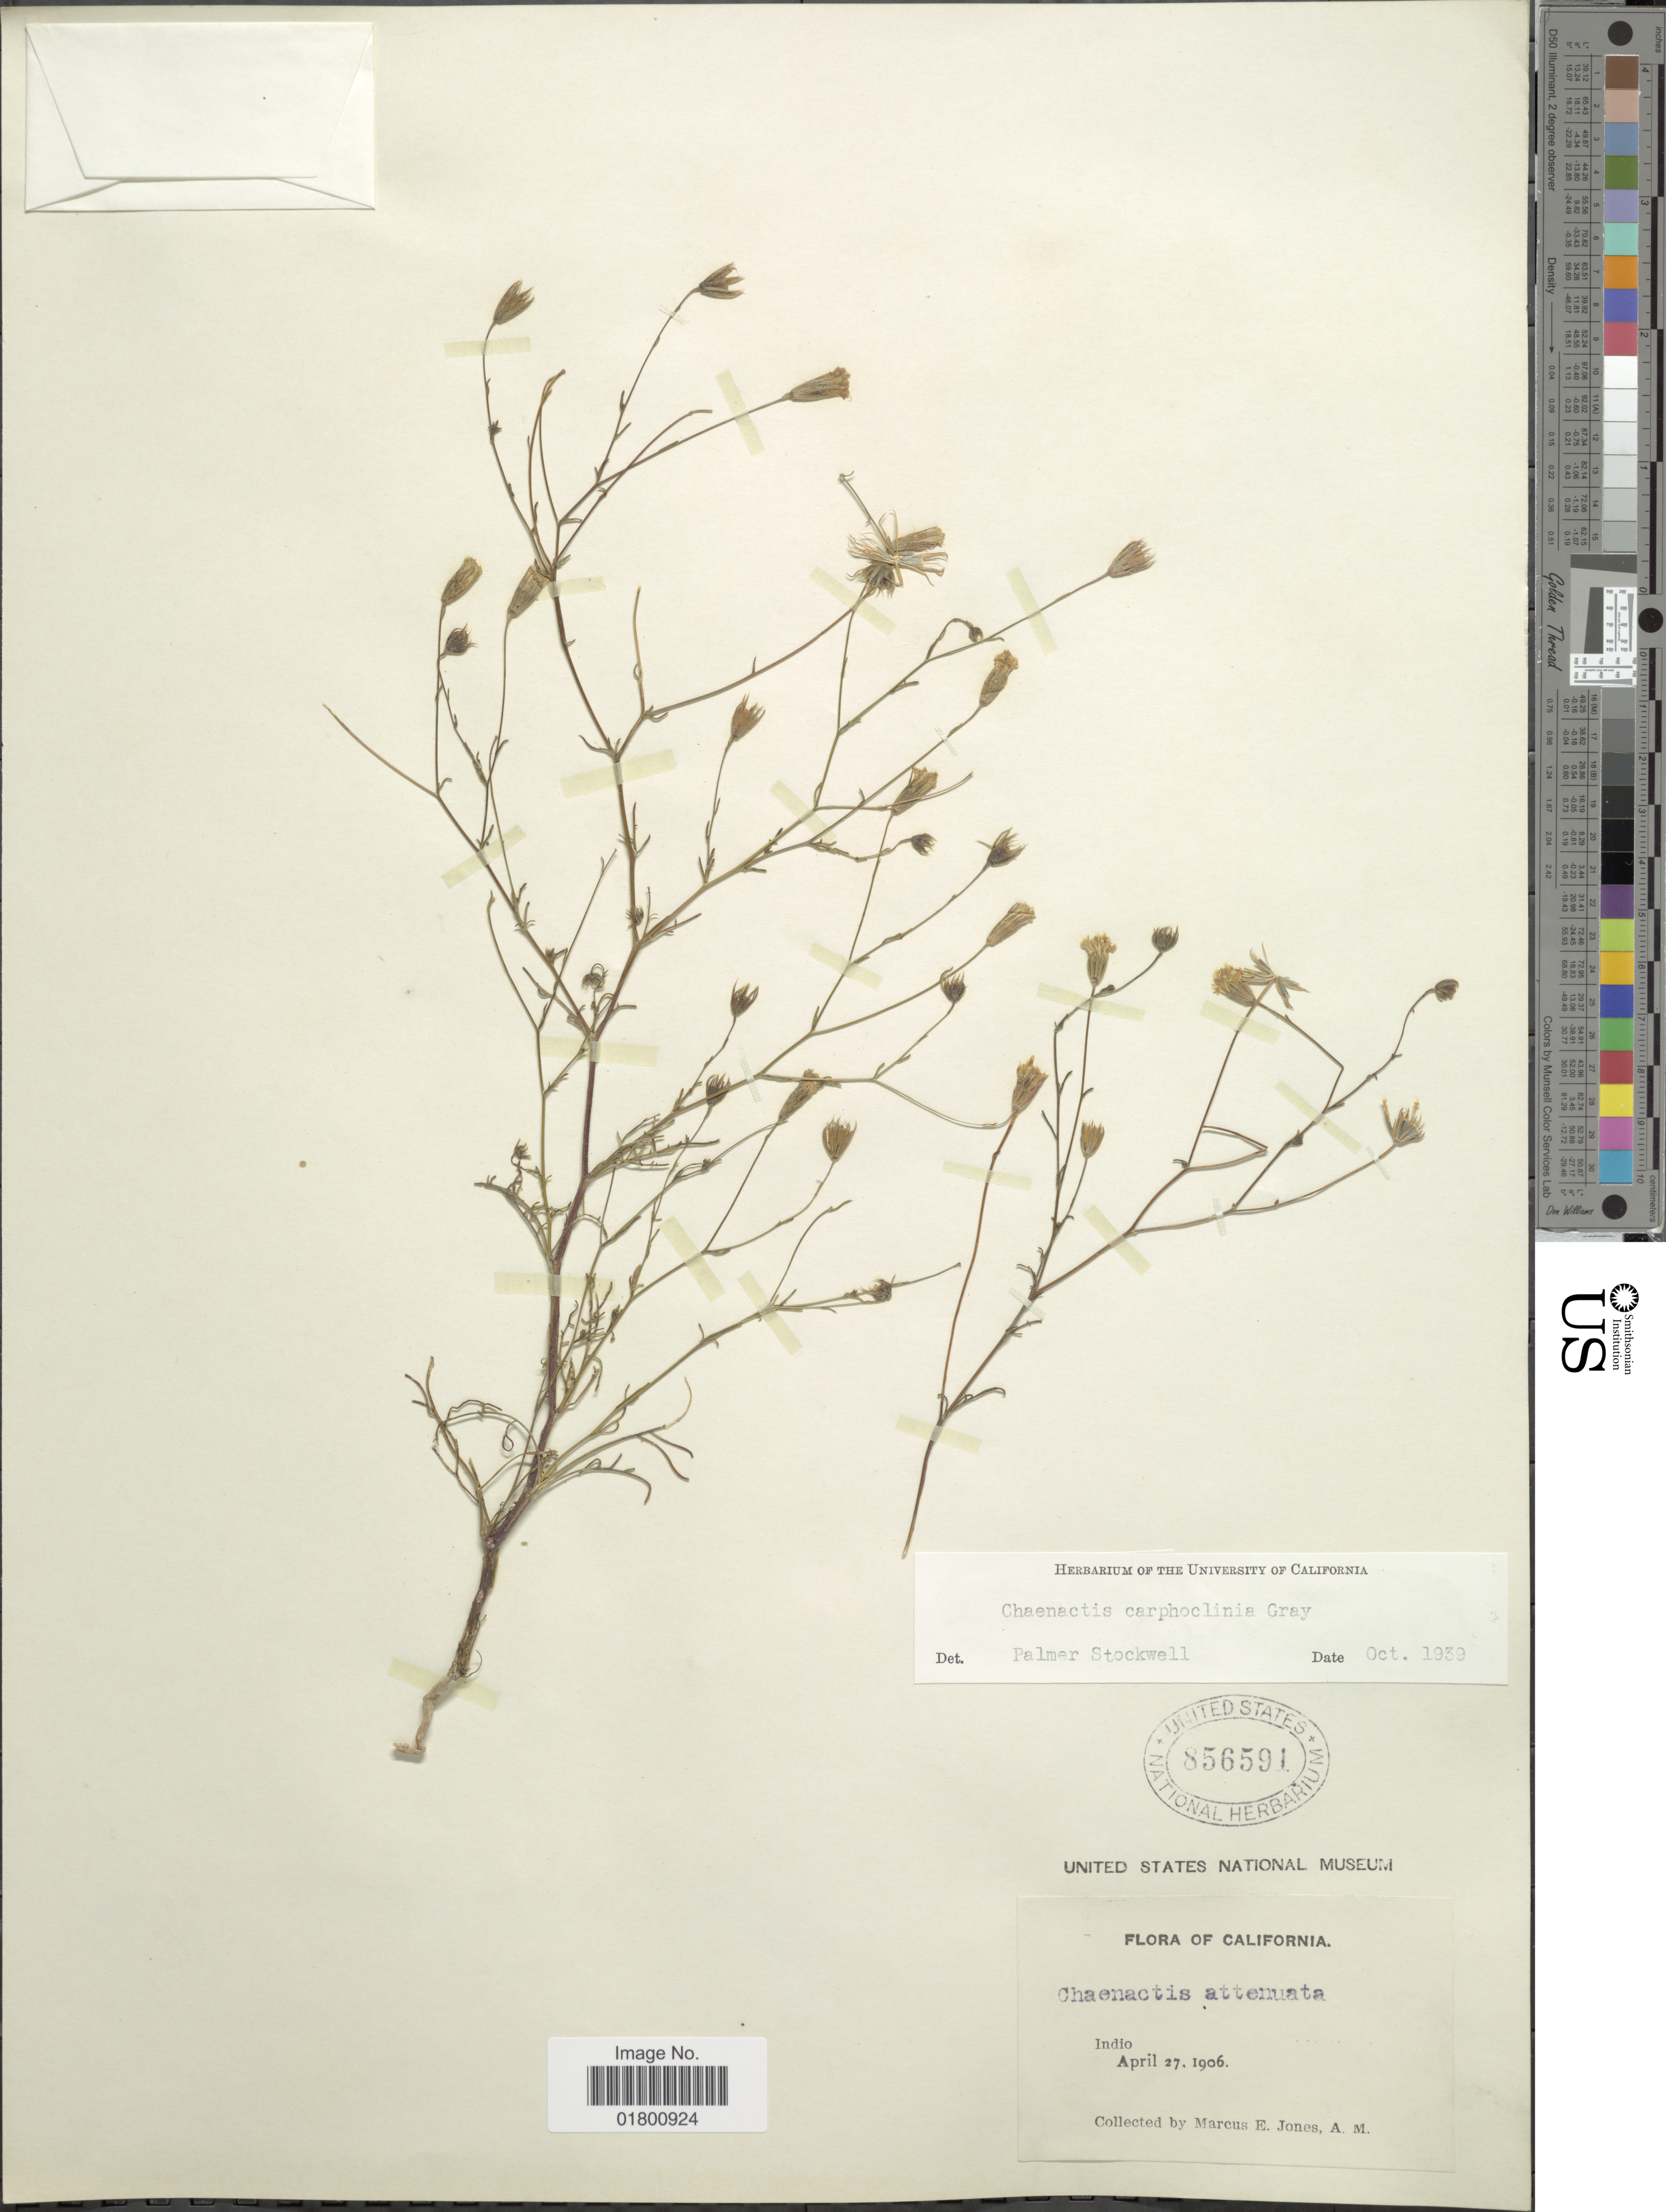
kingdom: Plantae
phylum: Tracheophyta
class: Magnoliopsida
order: Asterales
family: Asteraceae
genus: Chaenactis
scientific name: Chaenactis carphoclinia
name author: A. Gray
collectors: M. E. Jones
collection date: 1906-04-27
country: United States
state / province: California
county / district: Riverside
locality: Indio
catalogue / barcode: US 856591